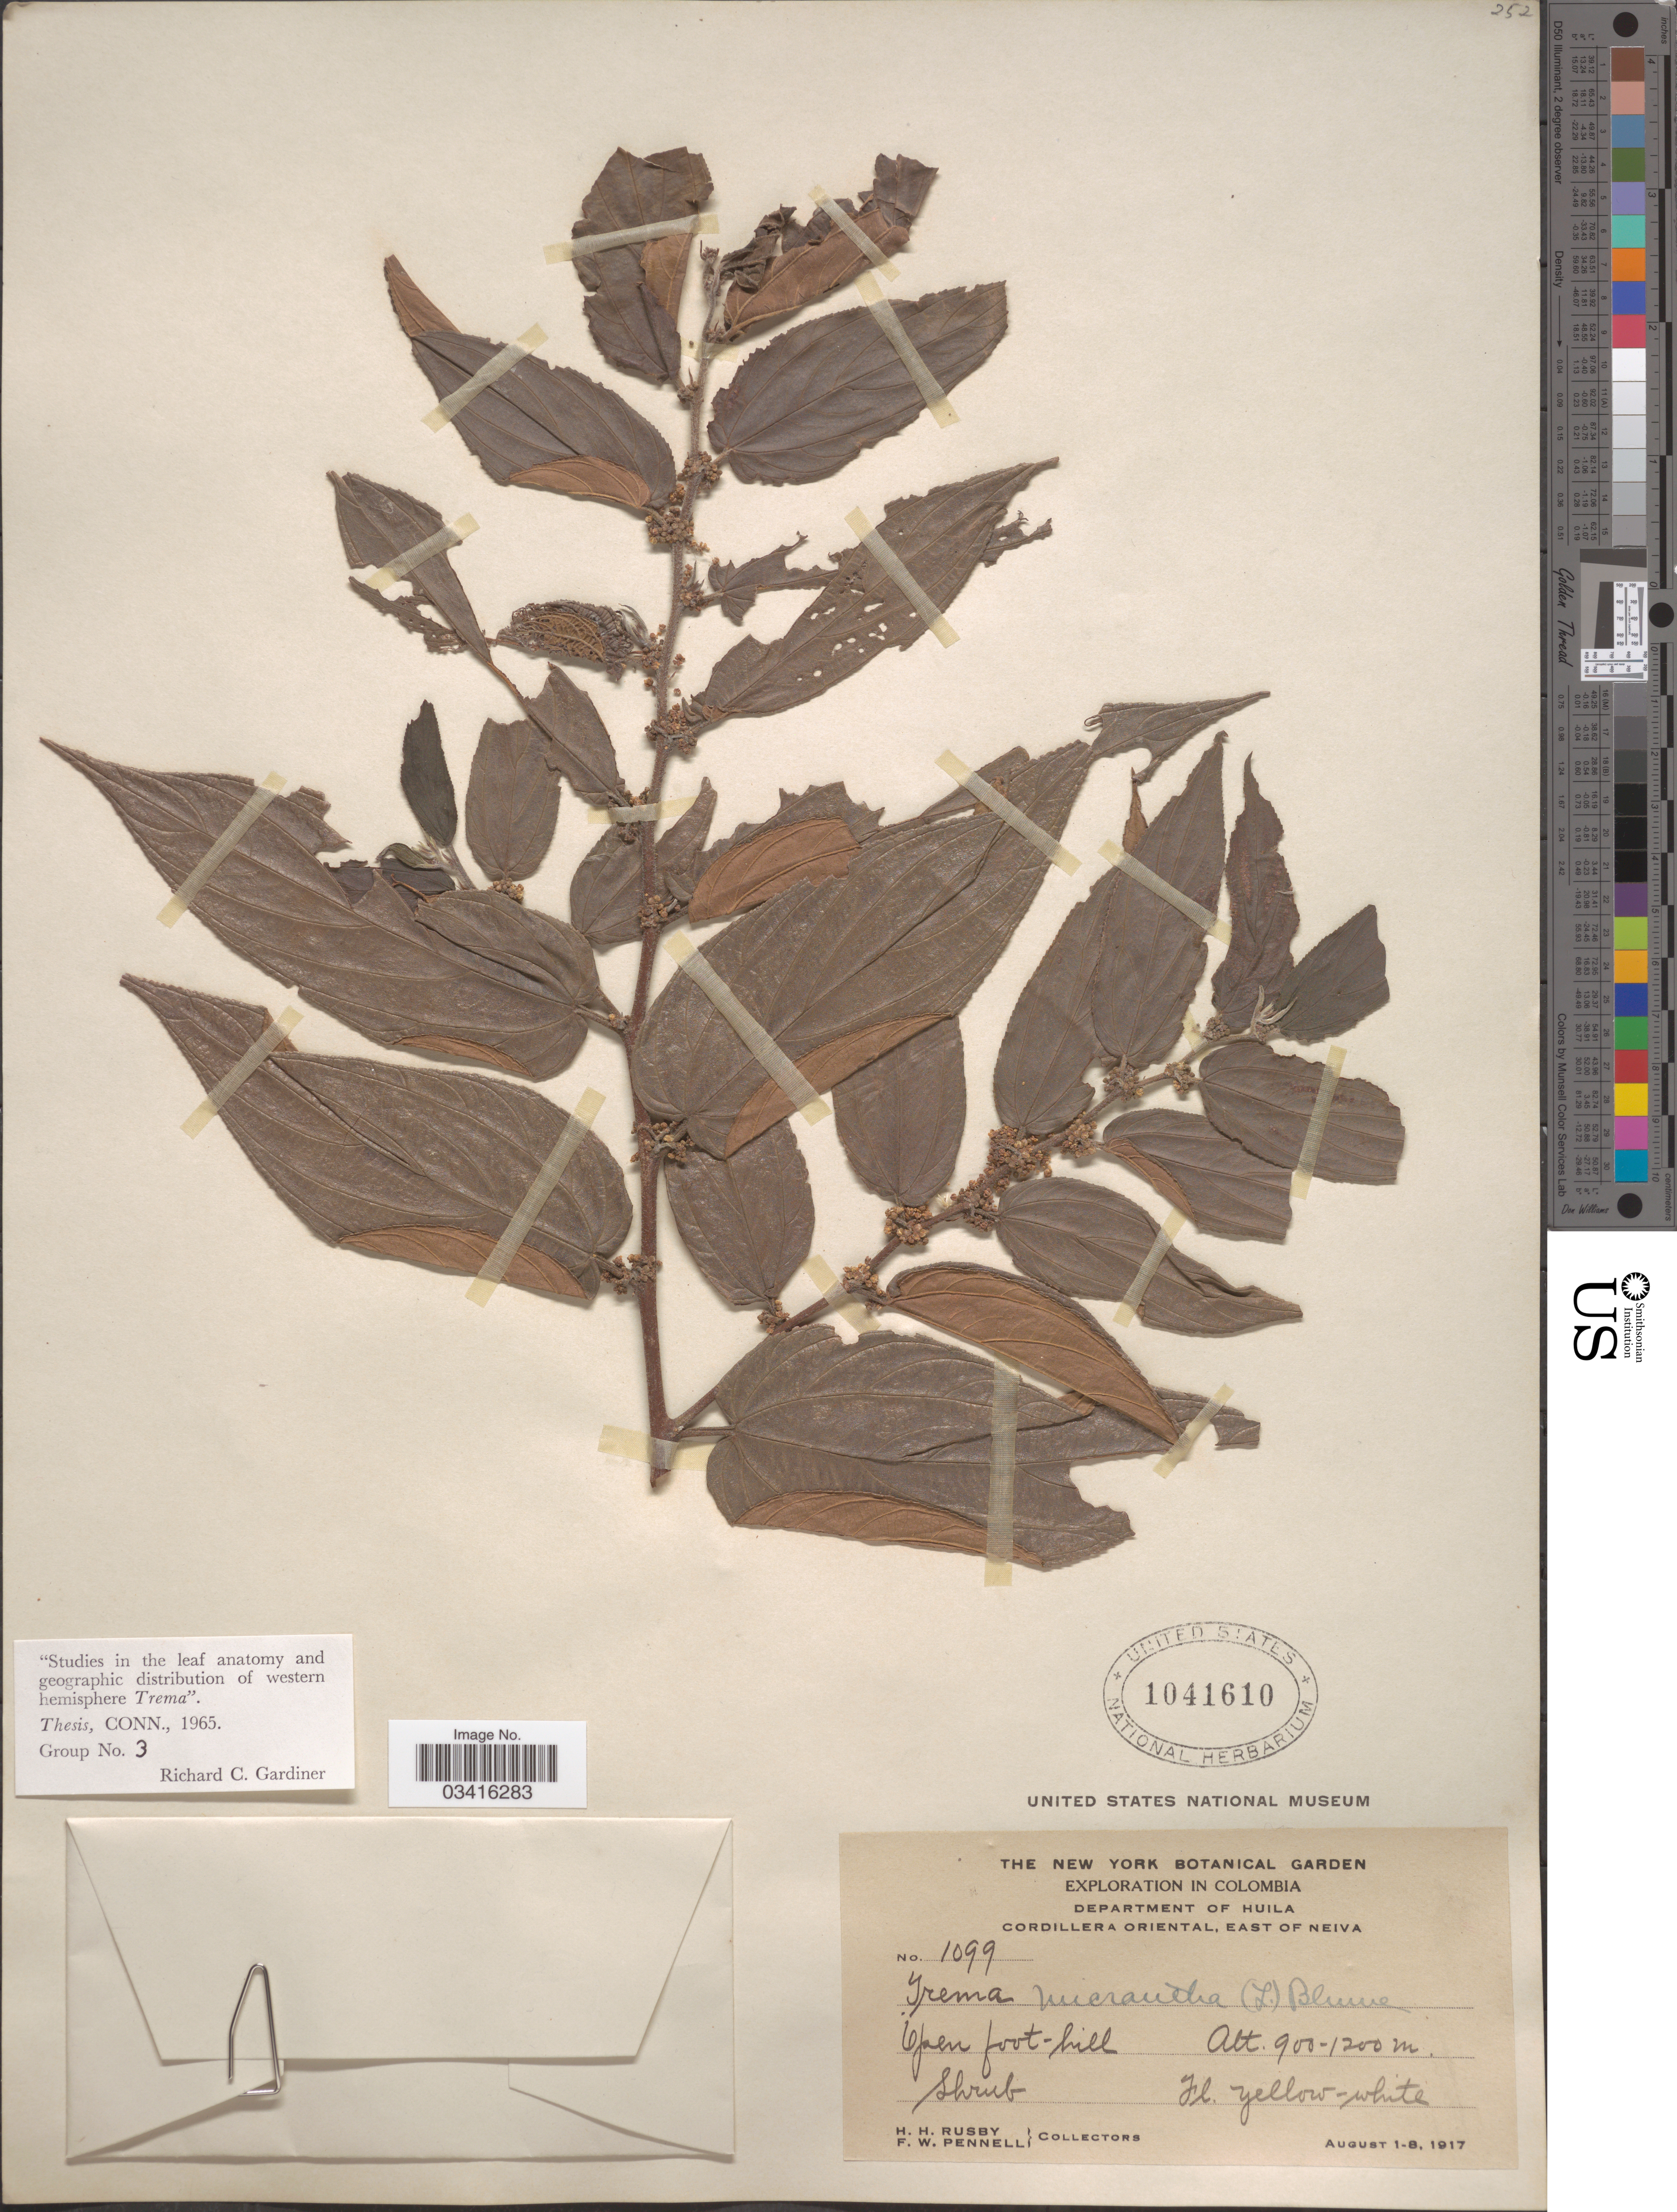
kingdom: Plantae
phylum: Tracheophyta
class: Magnoliopsida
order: Rosales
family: Cannabaceae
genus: Trema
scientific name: Trema micranthum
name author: (L.) Blume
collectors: H. H. Rusby & F. W. Pennell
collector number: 1099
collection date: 1917-08-01/1917-08-08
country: Colombia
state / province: Huila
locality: Department of Huila. Cordillera Oriental, east of Neiva.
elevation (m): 900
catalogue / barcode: US 1041610